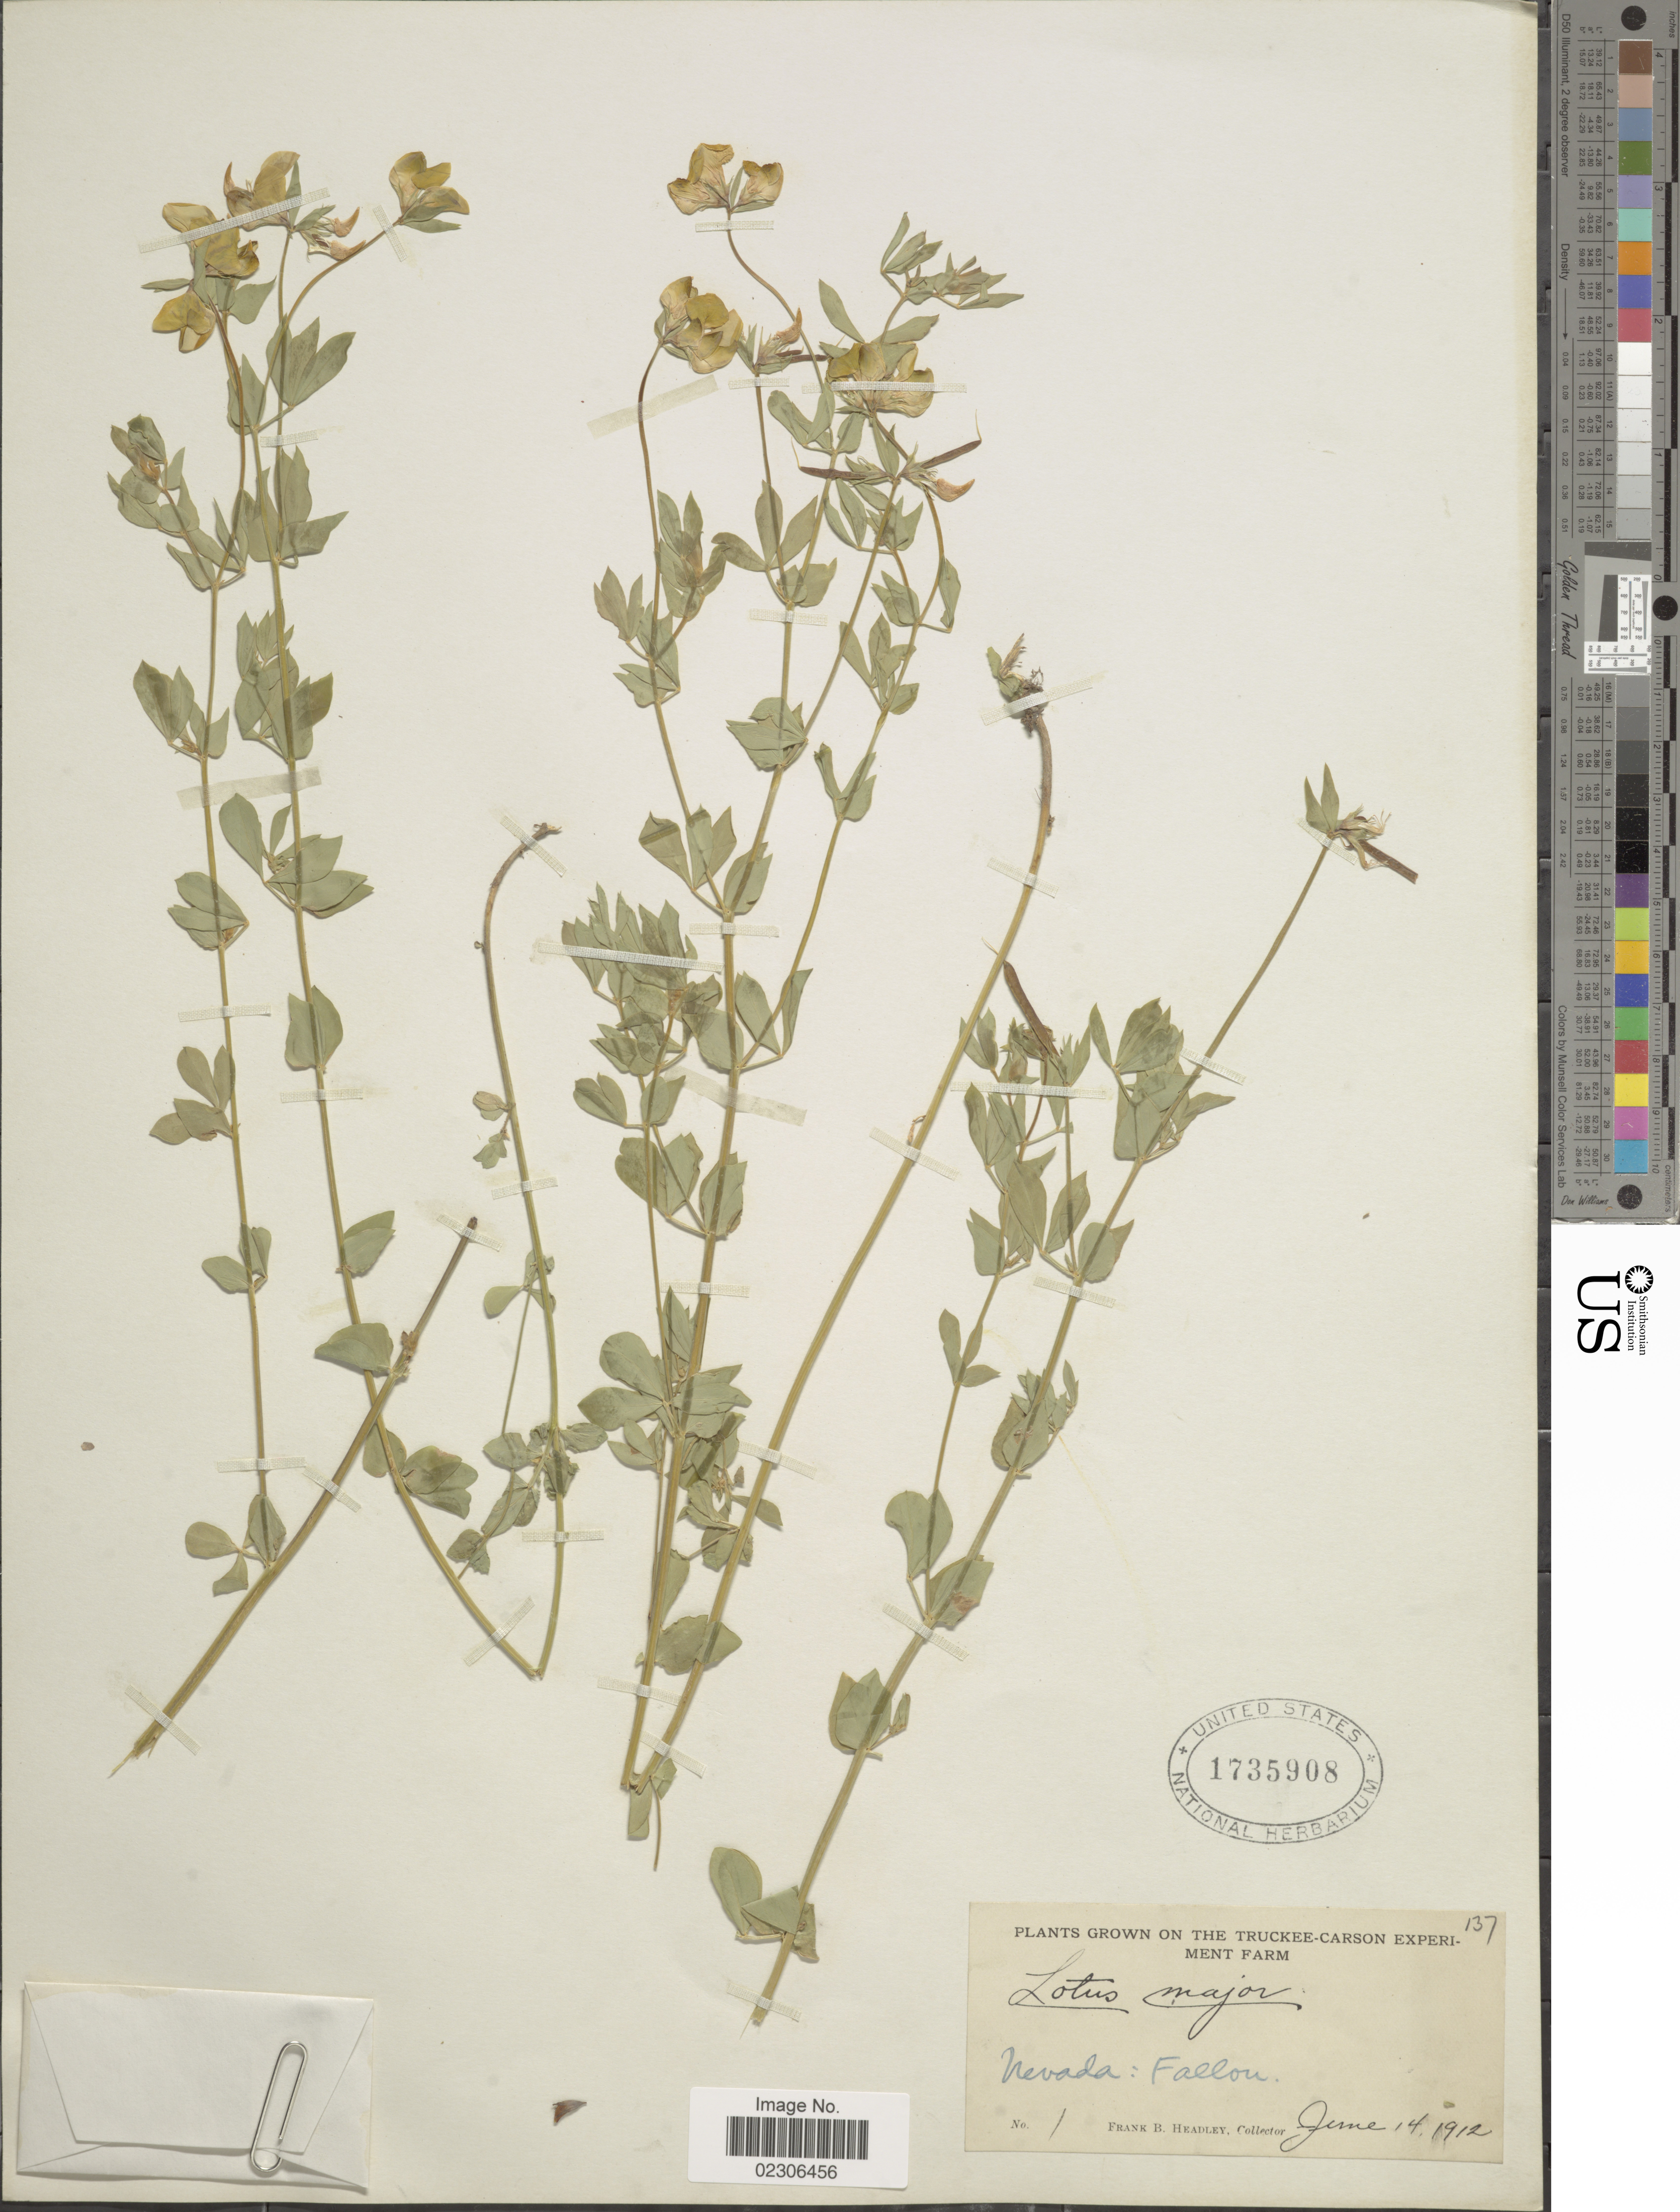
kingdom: Plantae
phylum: Tracheophyta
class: Magnoliopsida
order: Fabales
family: Fabaceae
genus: Lotus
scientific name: Lotus major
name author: Sm.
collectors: F. B. Headley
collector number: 1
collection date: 1912-06-14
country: United States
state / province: Nevada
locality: Nevada: Fallon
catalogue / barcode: US 1735908